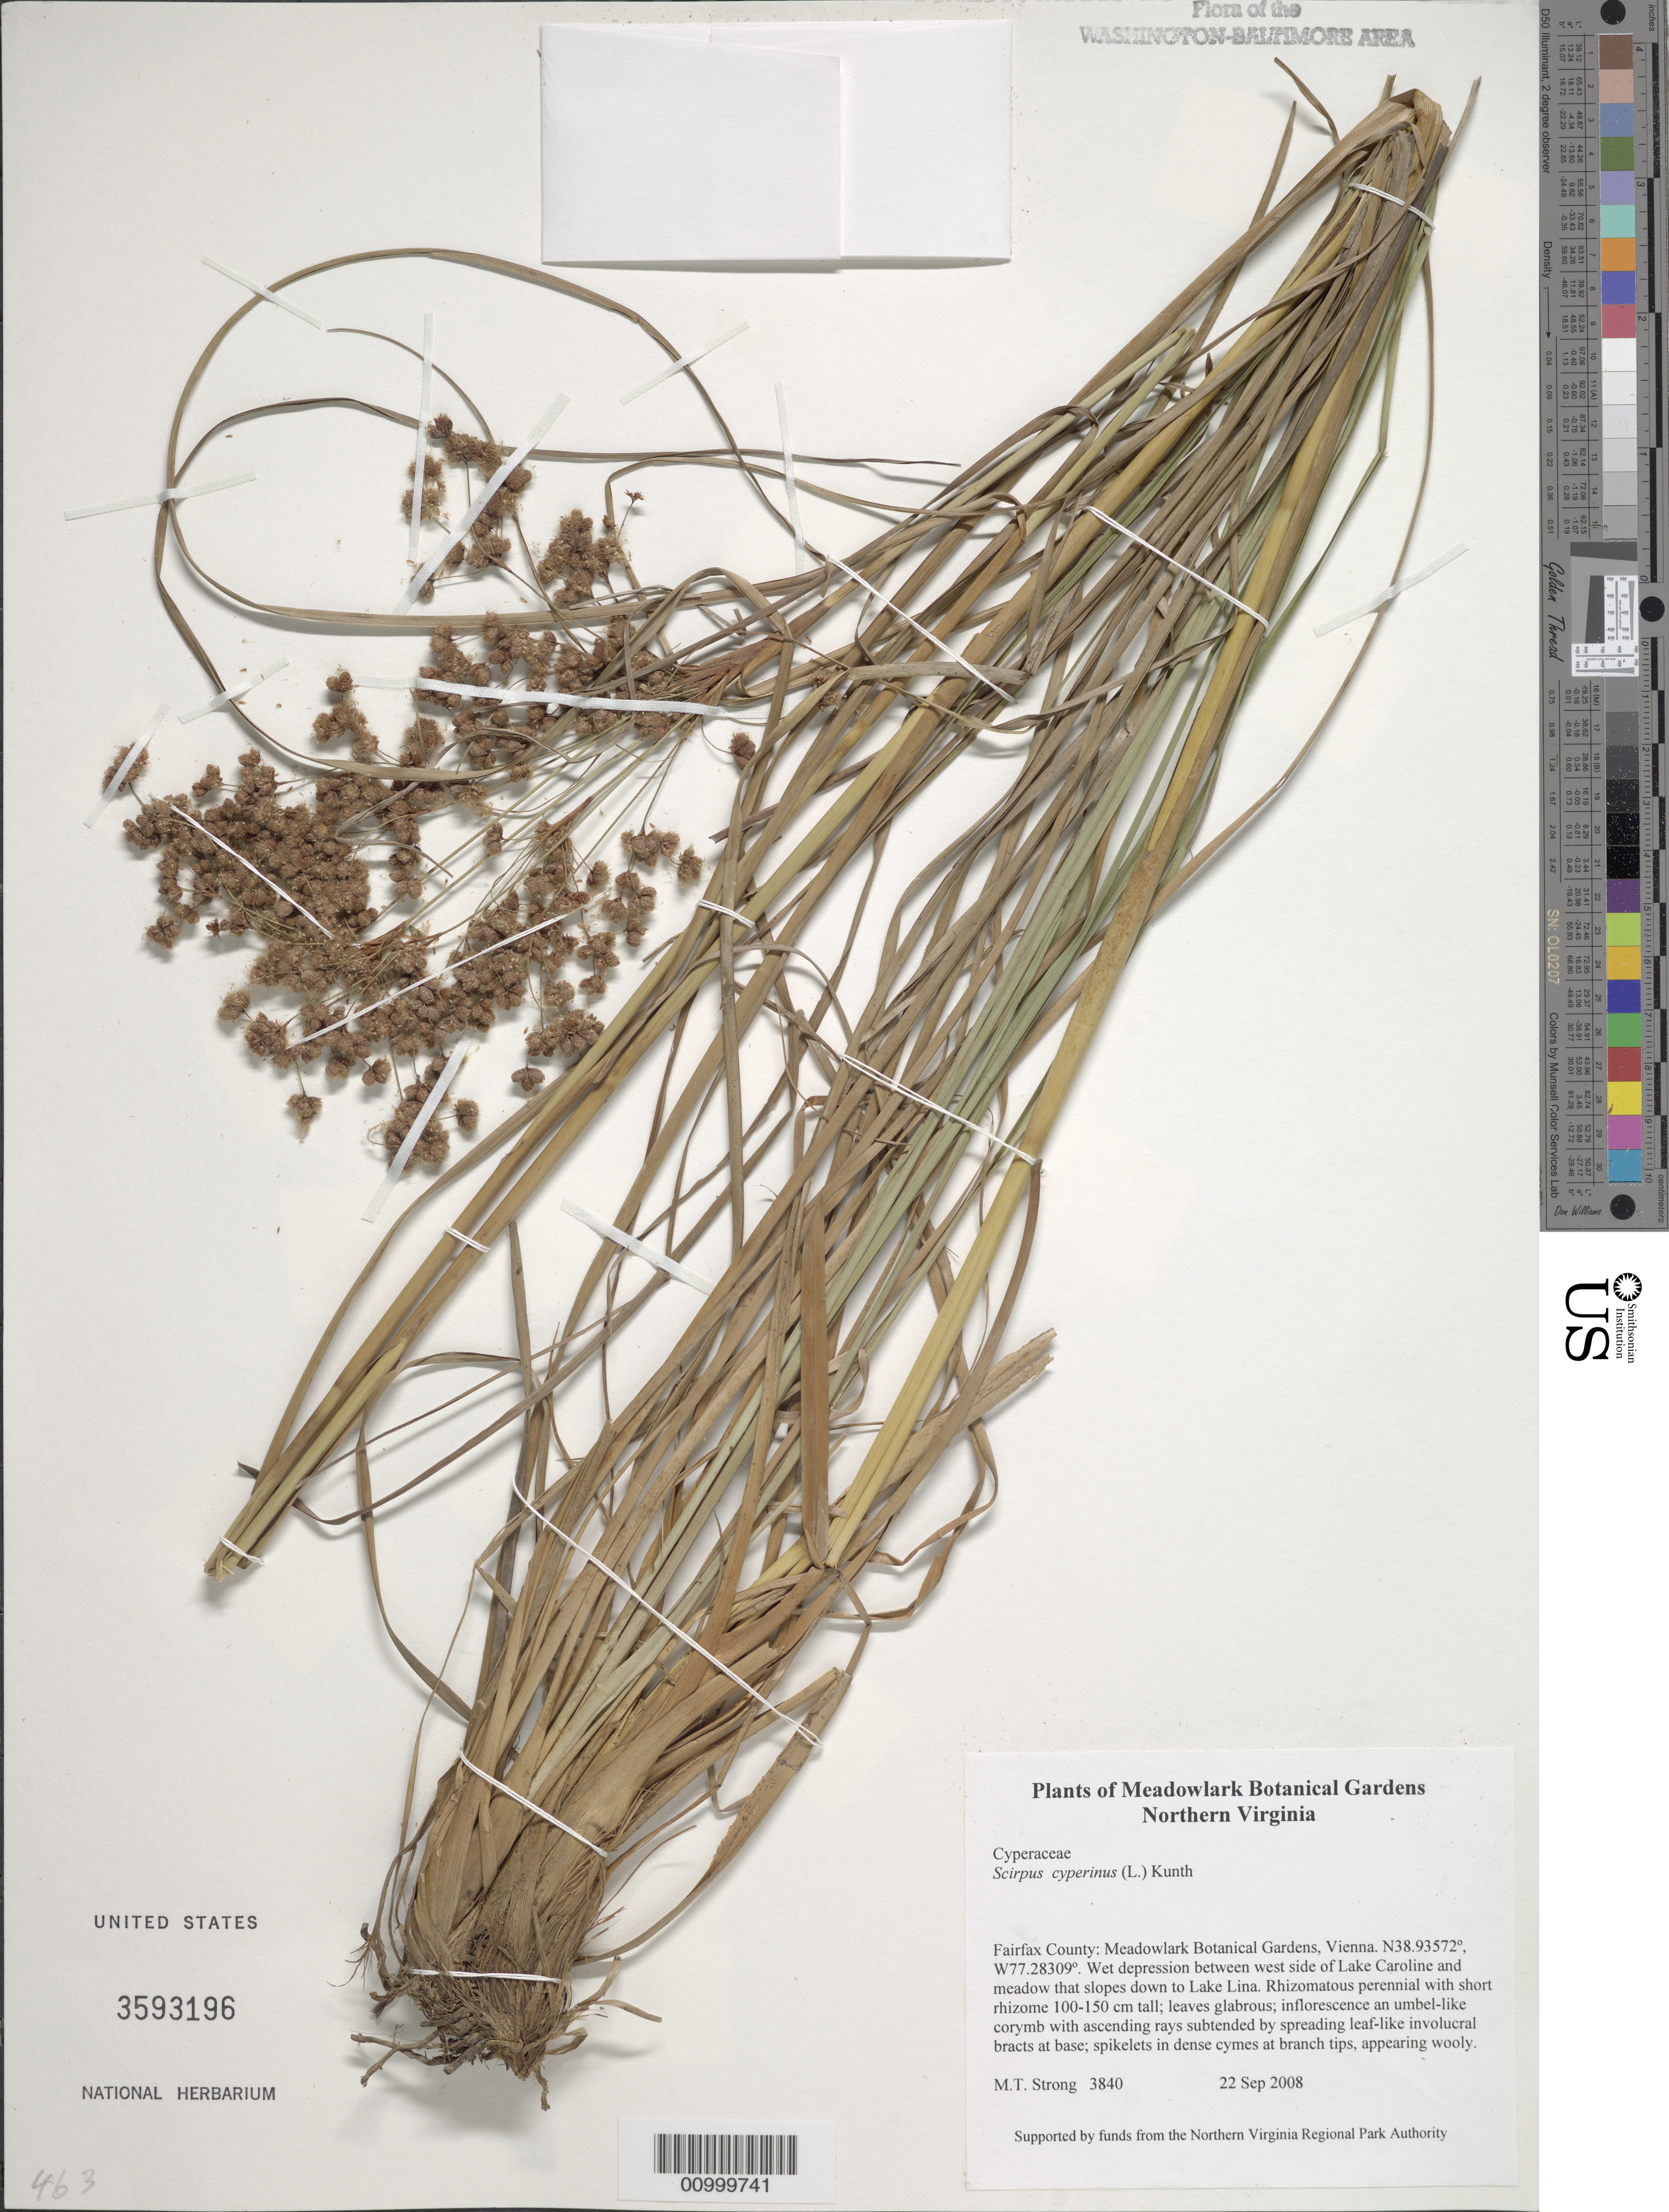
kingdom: Plantae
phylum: Tracheophyta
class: Liliopsida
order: Poales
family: Cyperaceae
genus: Scirpus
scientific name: Scirpus cyperinus (L.) Kunth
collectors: M. T. Strong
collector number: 3840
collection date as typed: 22 Sep 2008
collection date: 2008-09-22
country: United States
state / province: Virginia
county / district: Fairfax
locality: Meadowlark Botanical Gardens, Vienna. Between west side of Lake Carolina and meadow that slopes down to Lake Lina.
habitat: wet depression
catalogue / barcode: US 3593196